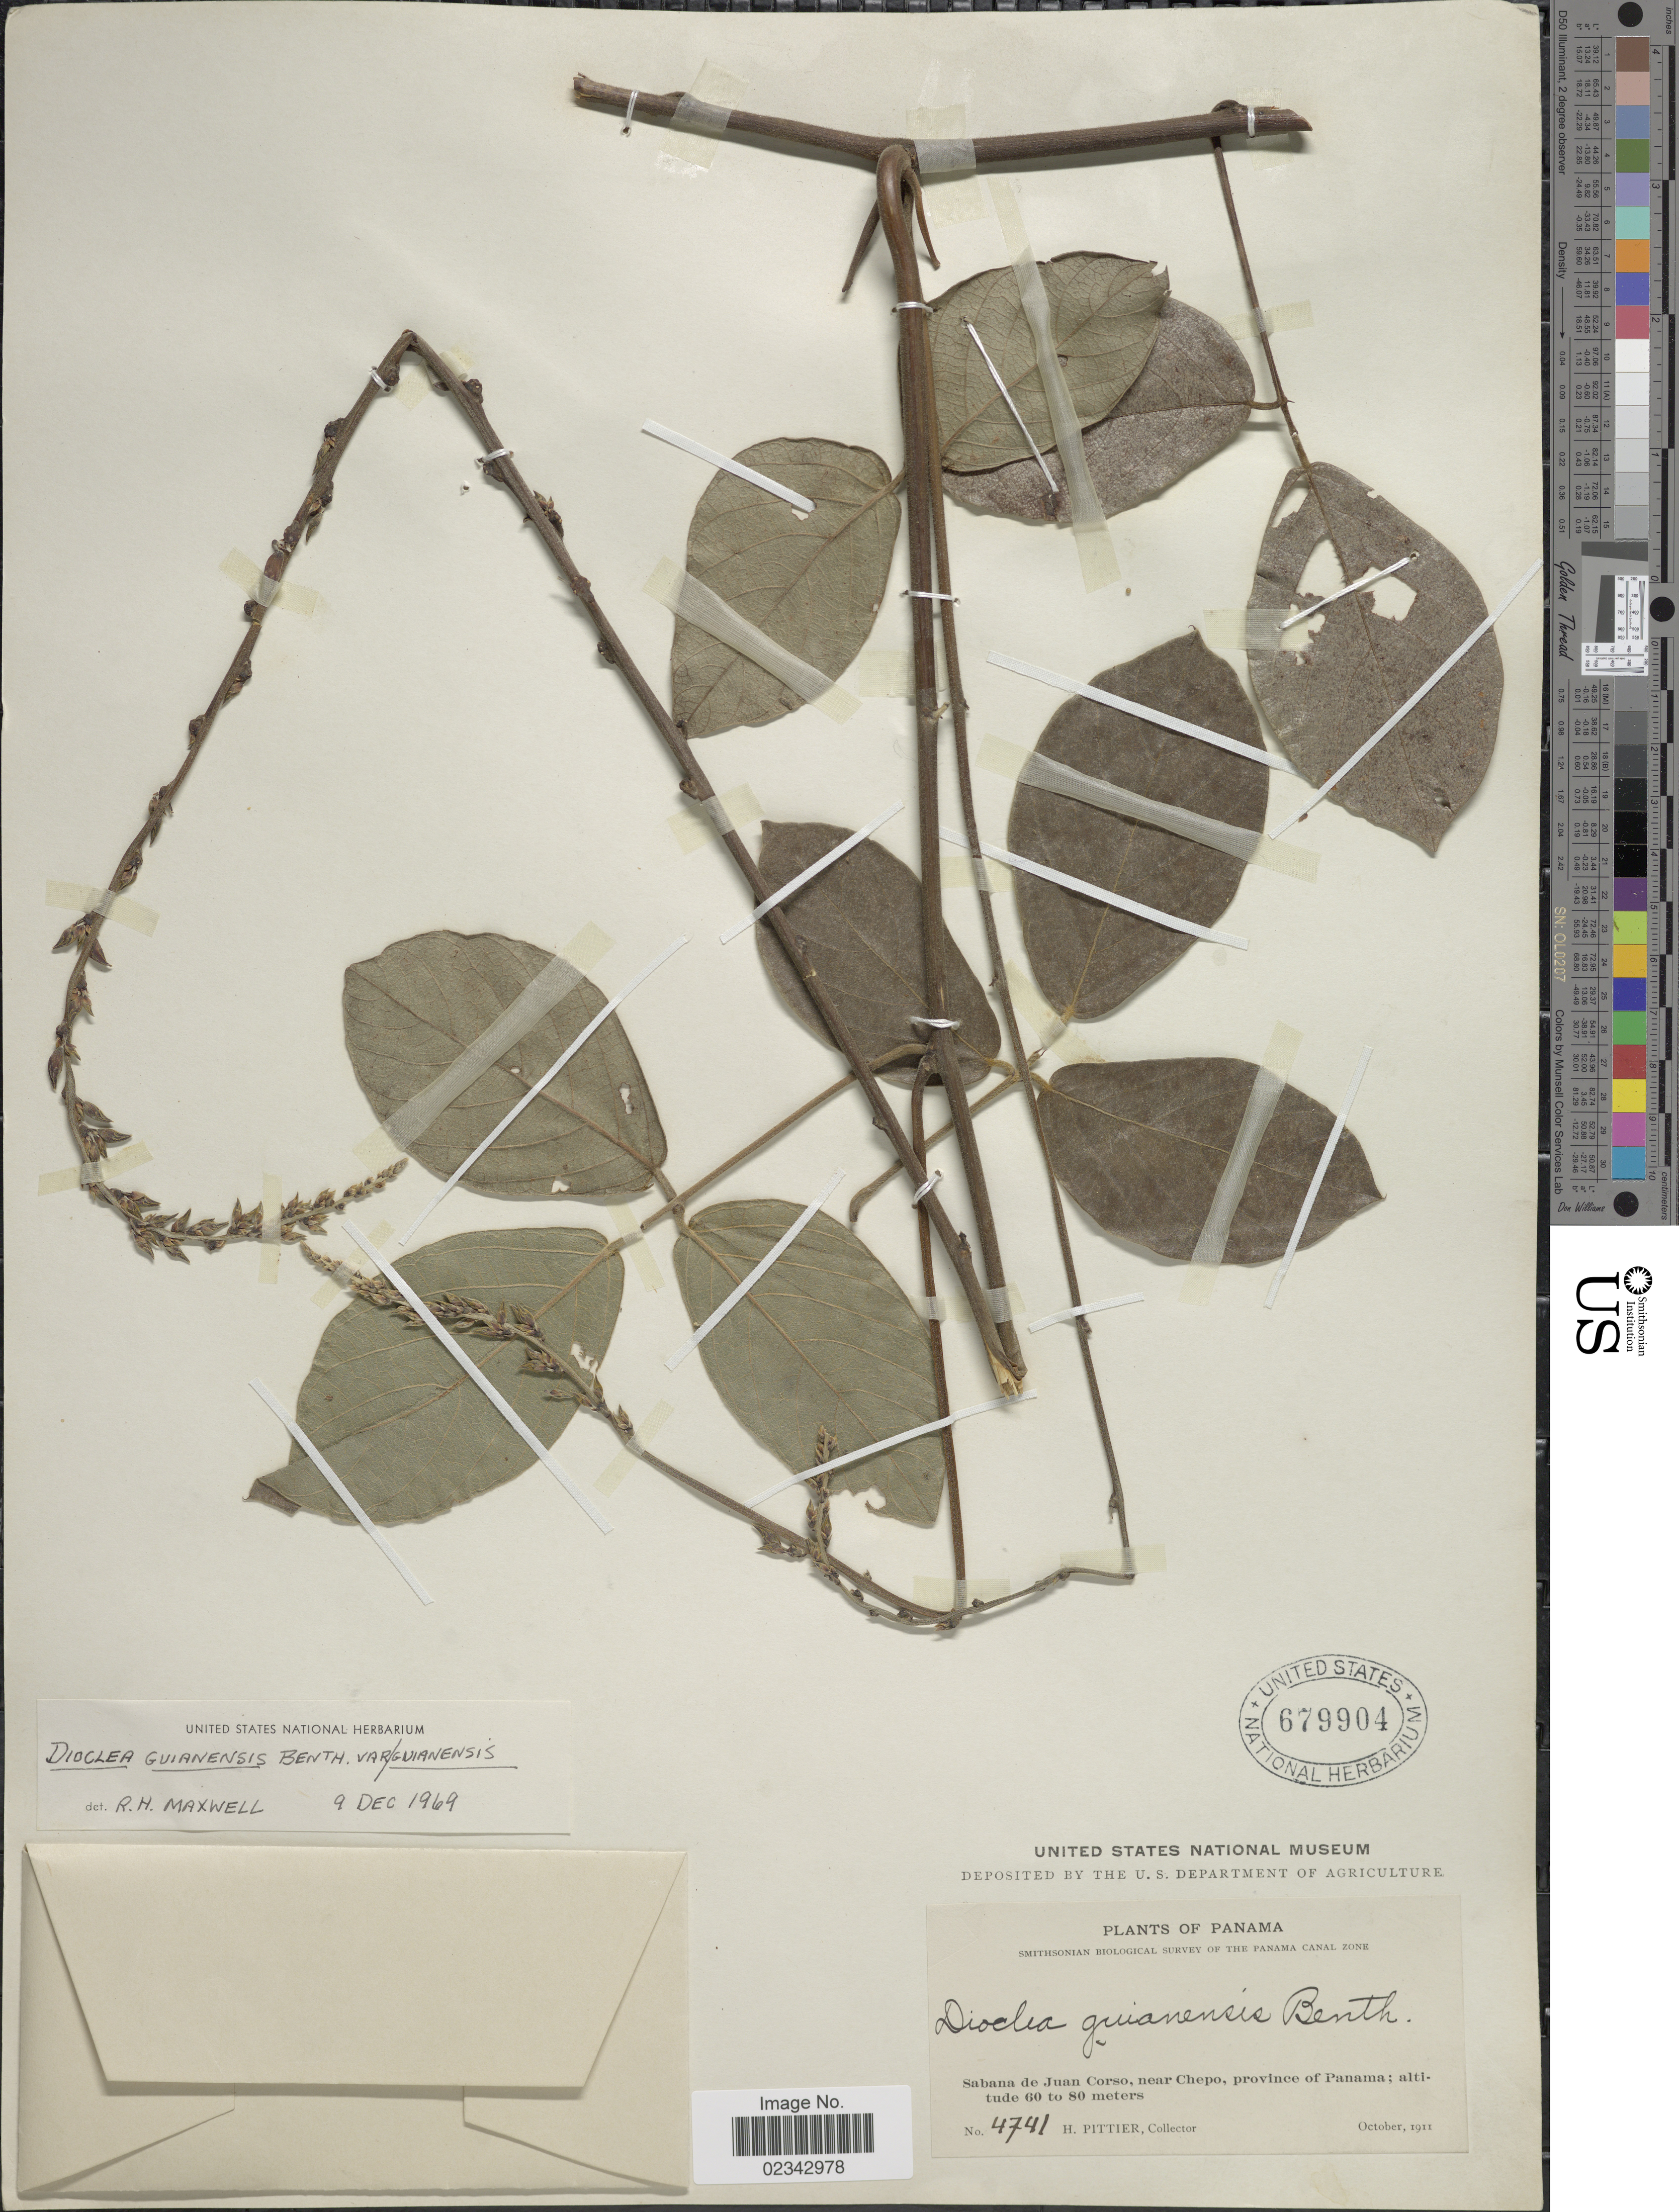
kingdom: Plantae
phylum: Tracheophyta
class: Magnoliopsida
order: Fabales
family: Fabaceae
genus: Dioclea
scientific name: Dioclea guianensis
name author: Benth.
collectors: H. F. Pittier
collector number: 4741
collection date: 1911-10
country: Panama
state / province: Panamá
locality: Sabana de Juan Corso, near Chepo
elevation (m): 60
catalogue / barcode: US 679904